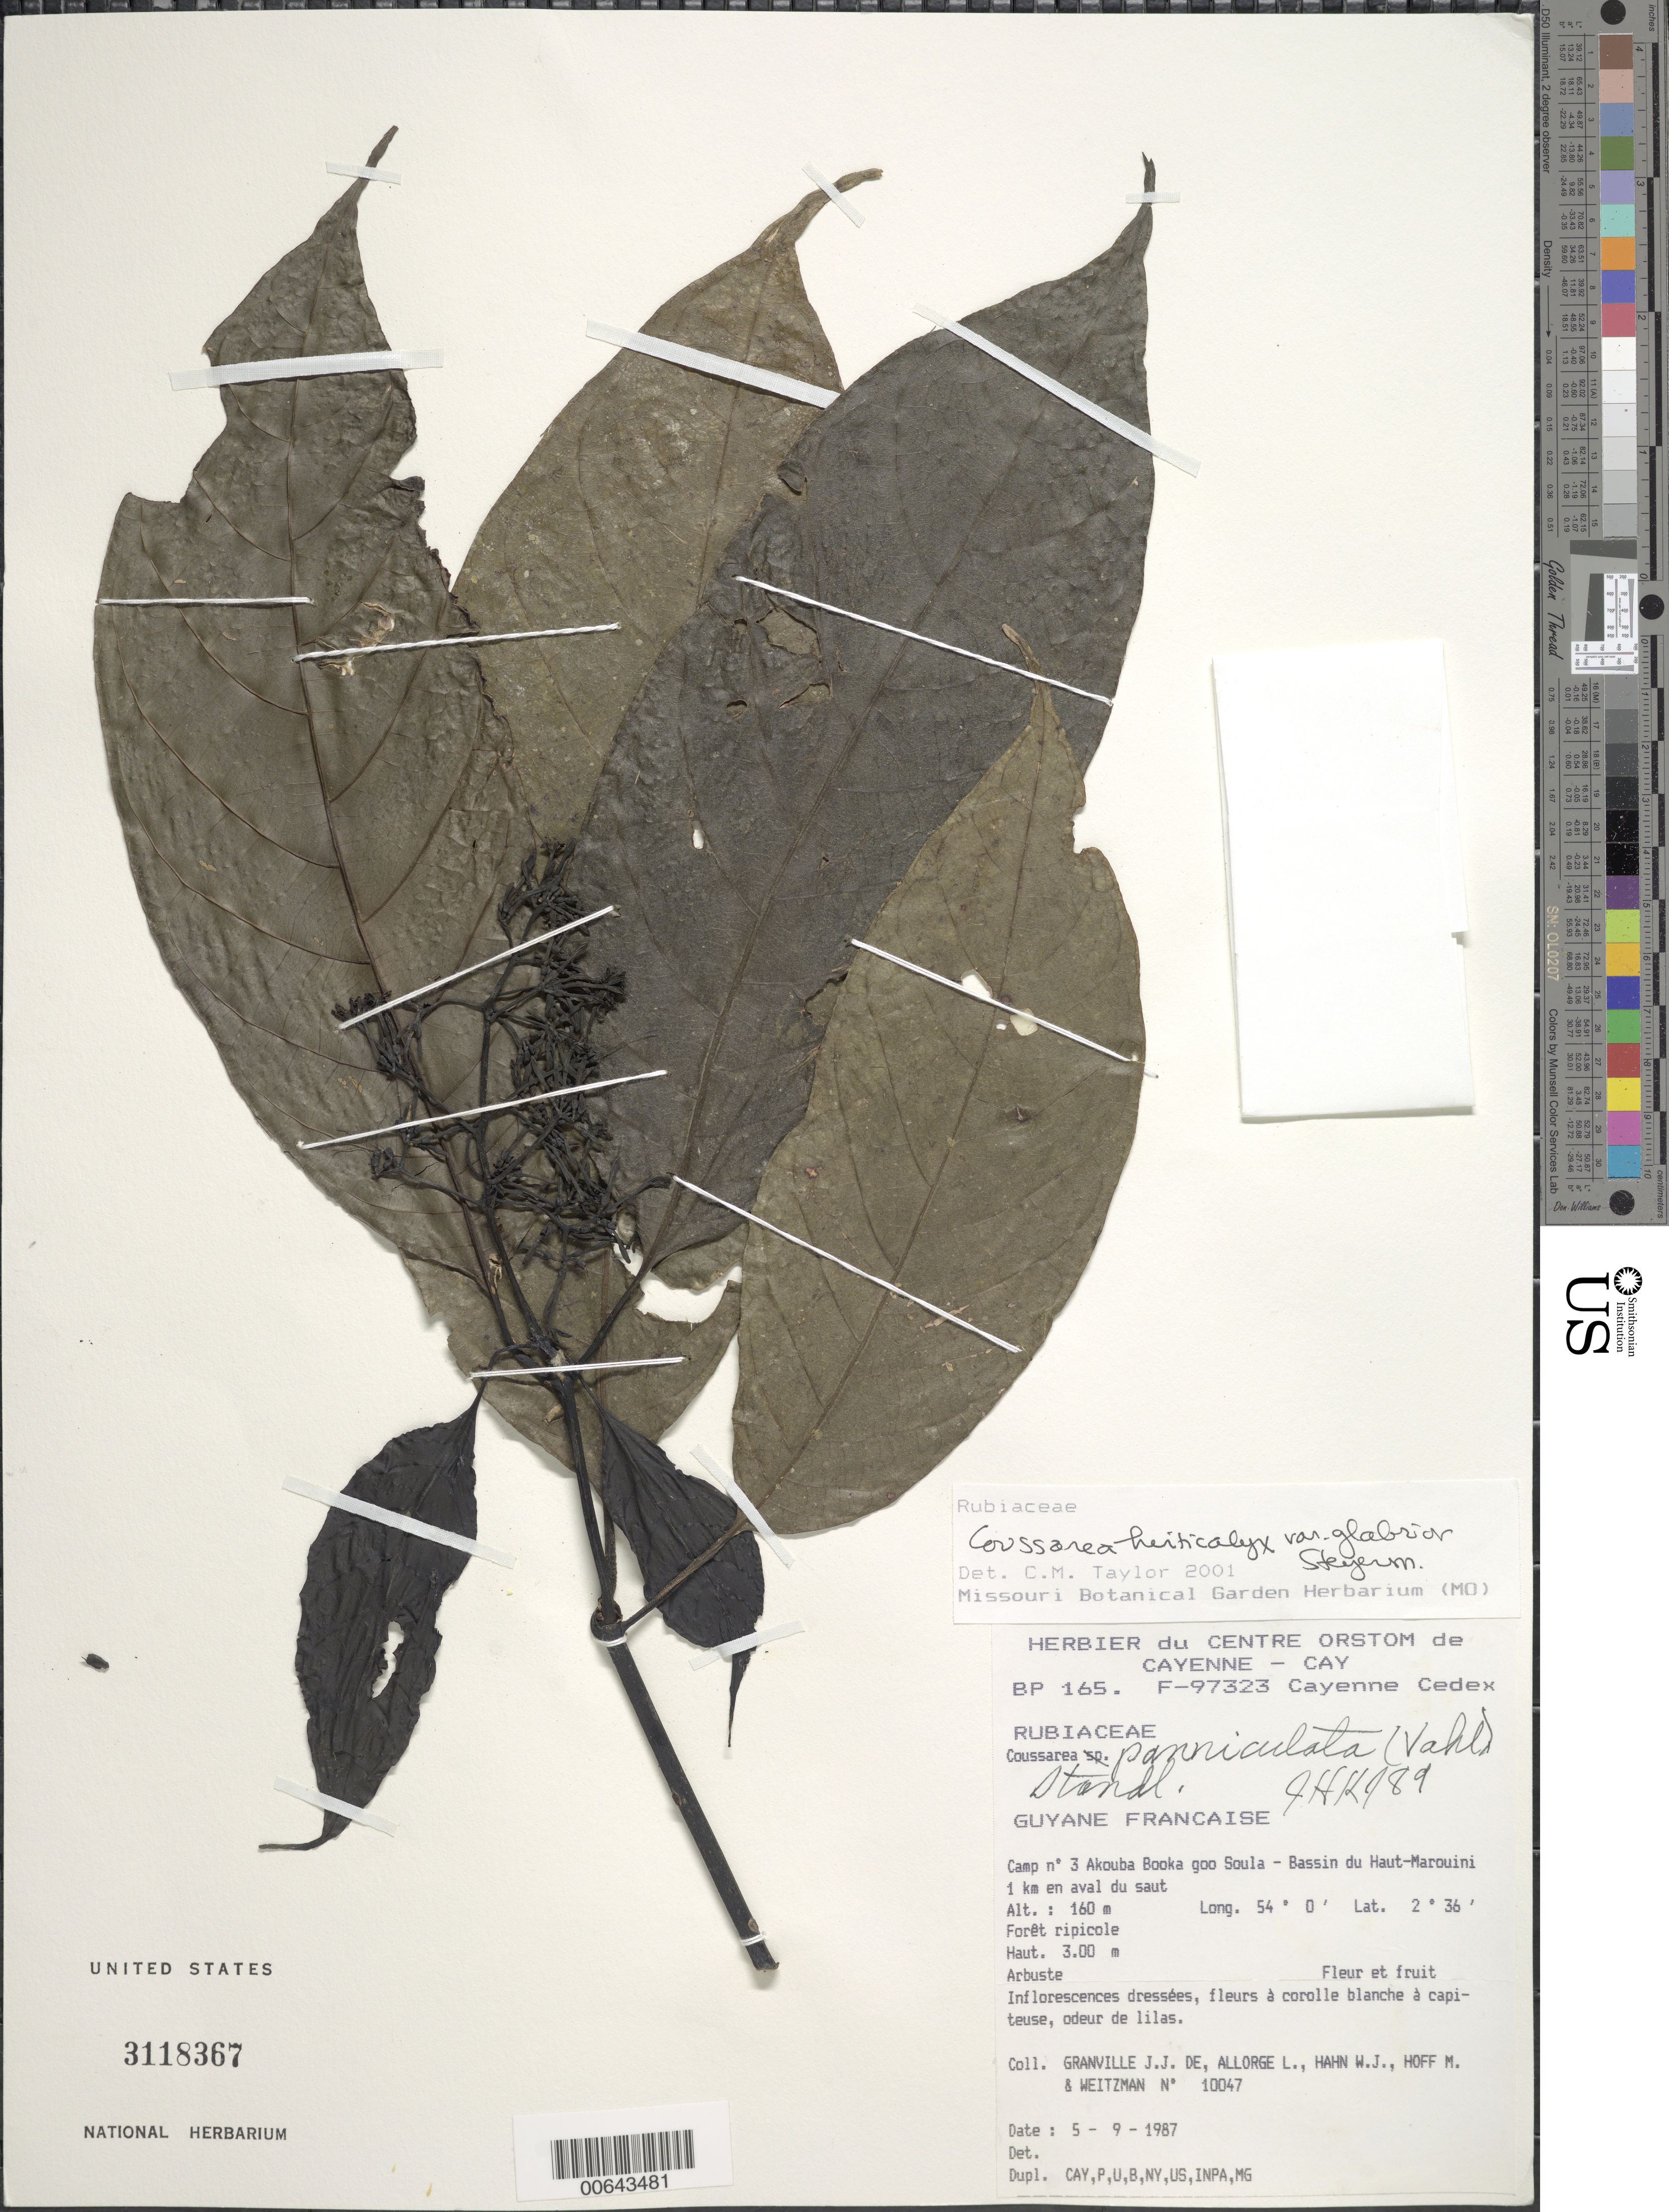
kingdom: Plantae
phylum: Tracheophyta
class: Magnoliopsida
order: Gentianales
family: Rubiaceae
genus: Coussarea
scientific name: Coussarea hirticalyx var. glabrior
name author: Steyerm.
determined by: Taylor, Charlotte M.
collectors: J.-J. de Granville, L. Allorge, W. J. Hahn, M. Hoff & A. L. Weitzman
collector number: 10047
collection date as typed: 5-Sep-87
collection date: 1987-09-05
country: French Guiana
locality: Akouba Booka goo Soula, Camp #3, Bassin du Haut Marouini, 1 km en aval du saut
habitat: Riparian forest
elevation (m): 160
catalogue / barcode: US 3118367